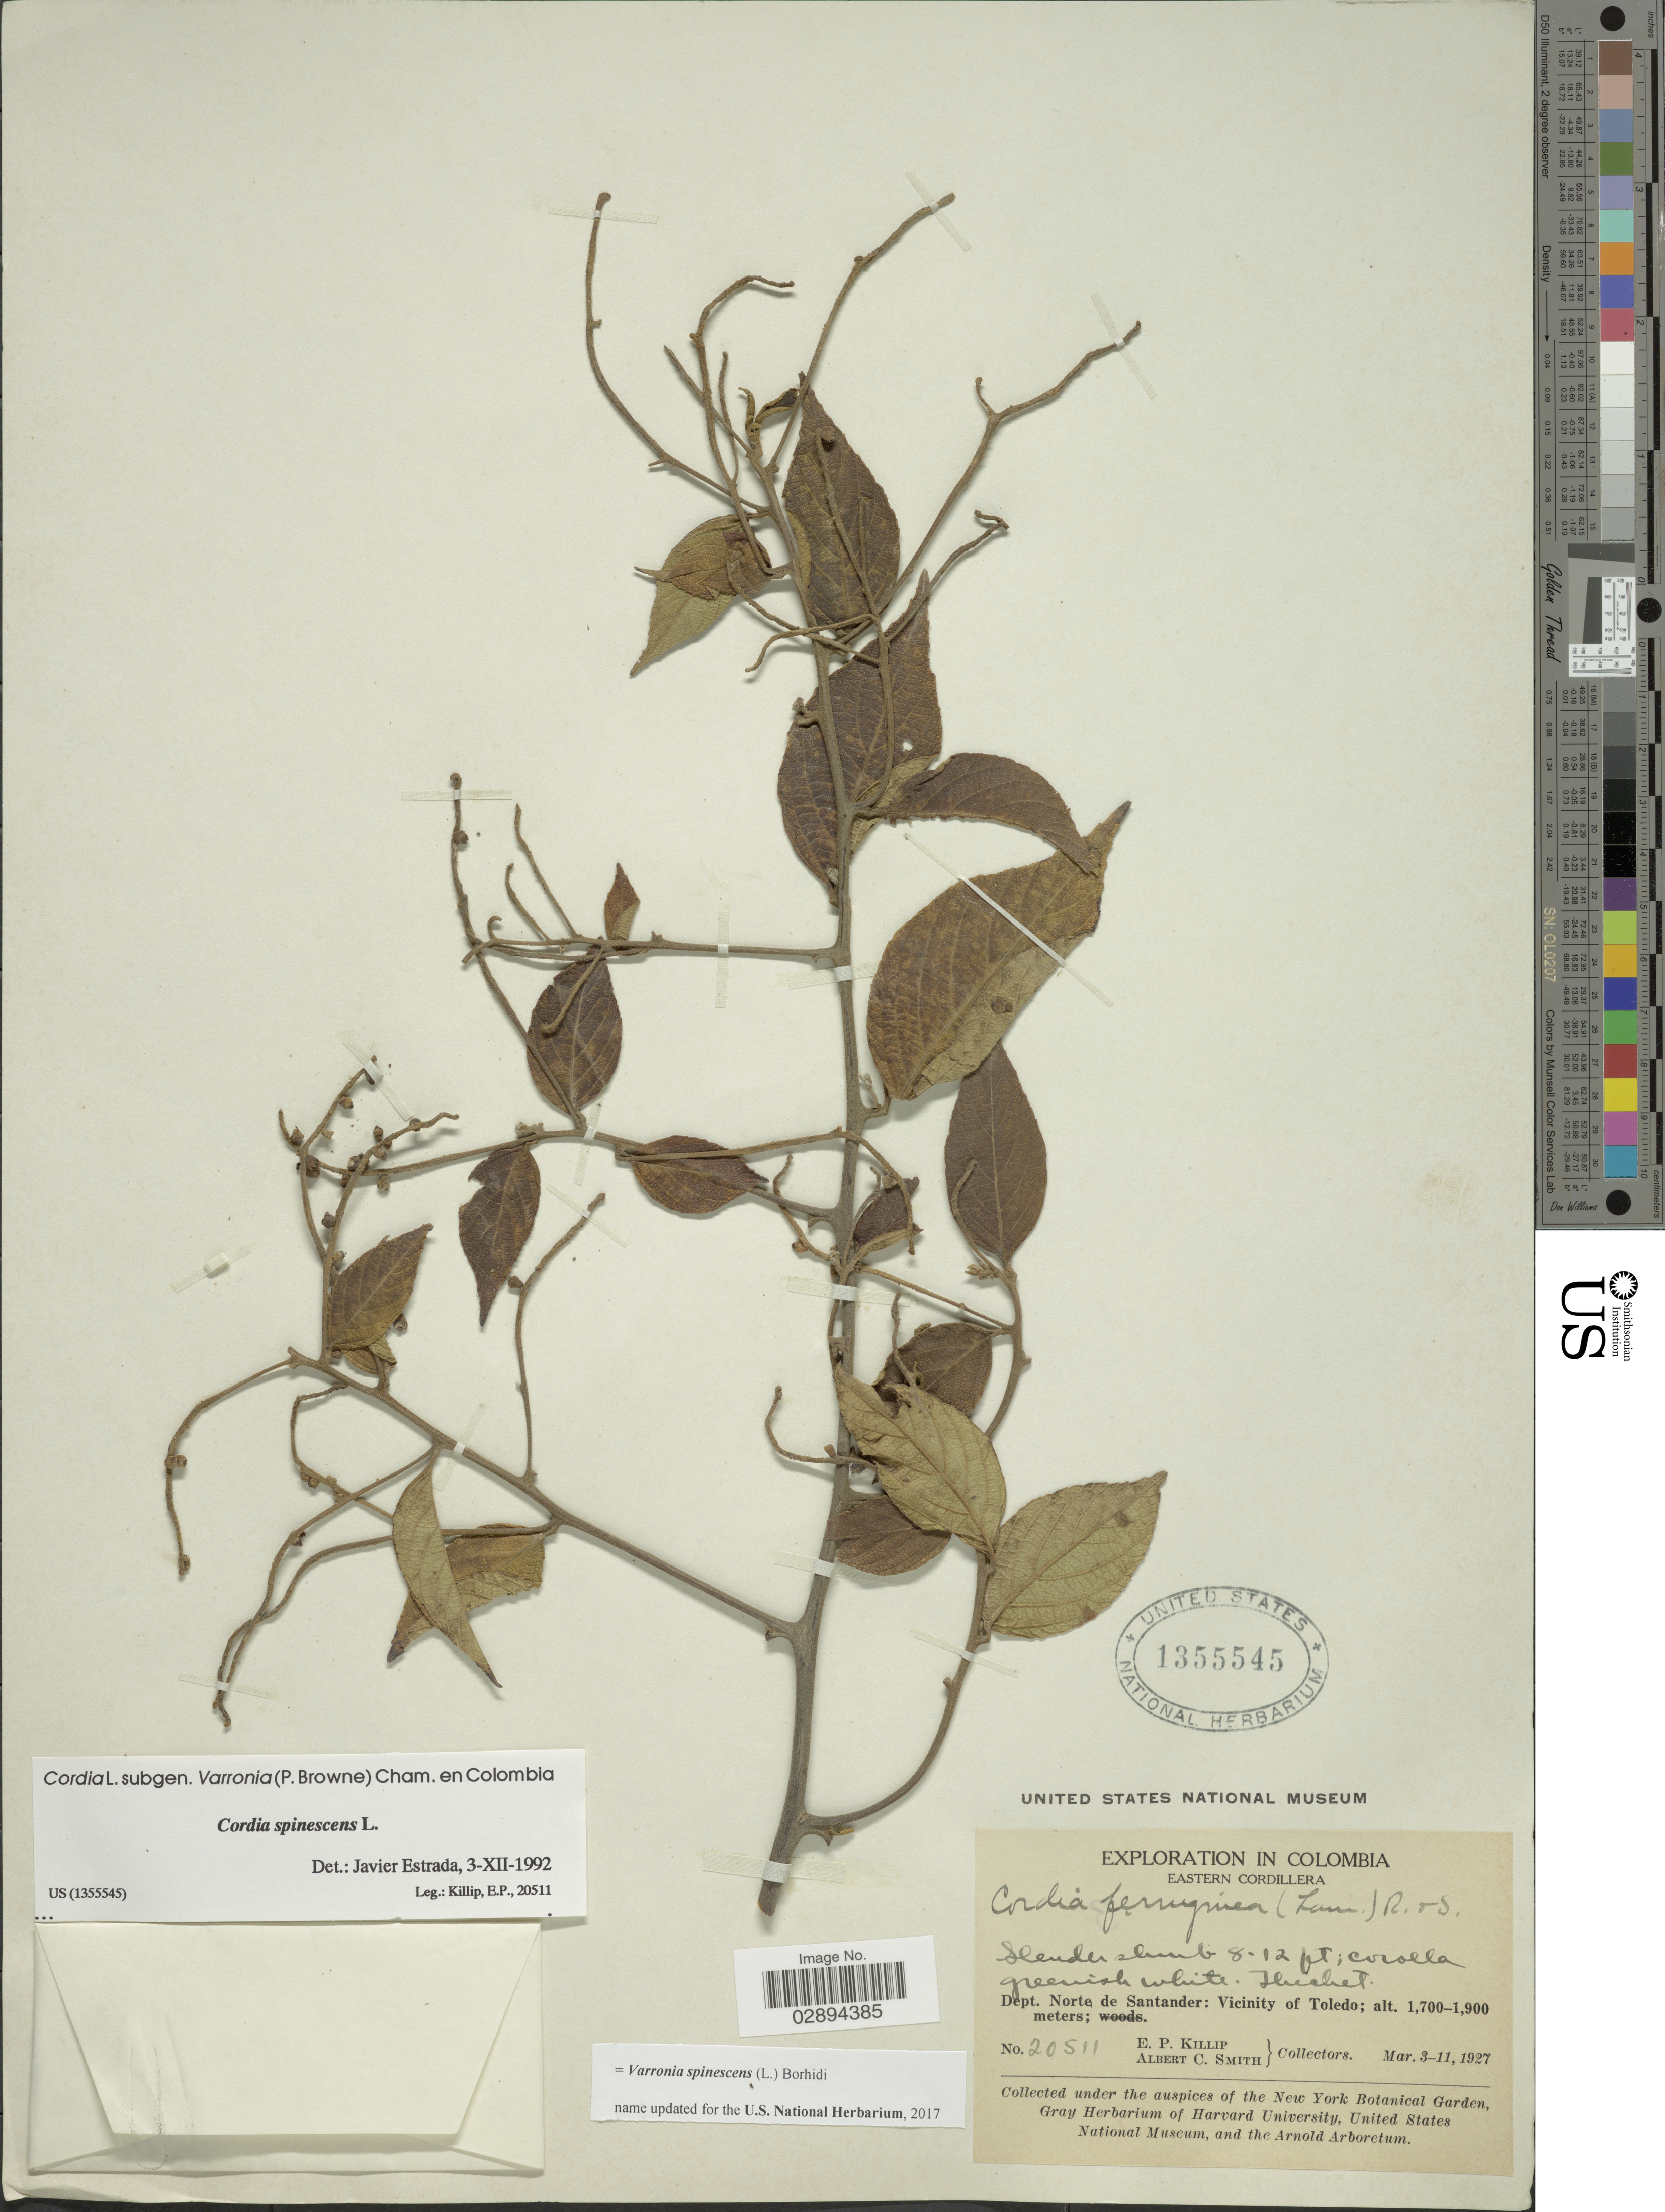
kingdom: Plantae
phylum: Tracheophyta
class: Magnoliopsida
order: Boraginales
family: Cordiaceae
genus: Varronia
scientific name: Varronia spinescens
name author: (L.) Borhidi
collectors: E. P. Killip & A. C. Smith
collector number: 20511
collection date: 1927-03-03/1927-03-11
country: Colombia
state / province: Norte de Santander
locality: Eastern Cordillera, Dept. Norte de Santander, Vicinity of Toledo.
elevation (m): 1700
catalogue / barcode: US 1355545